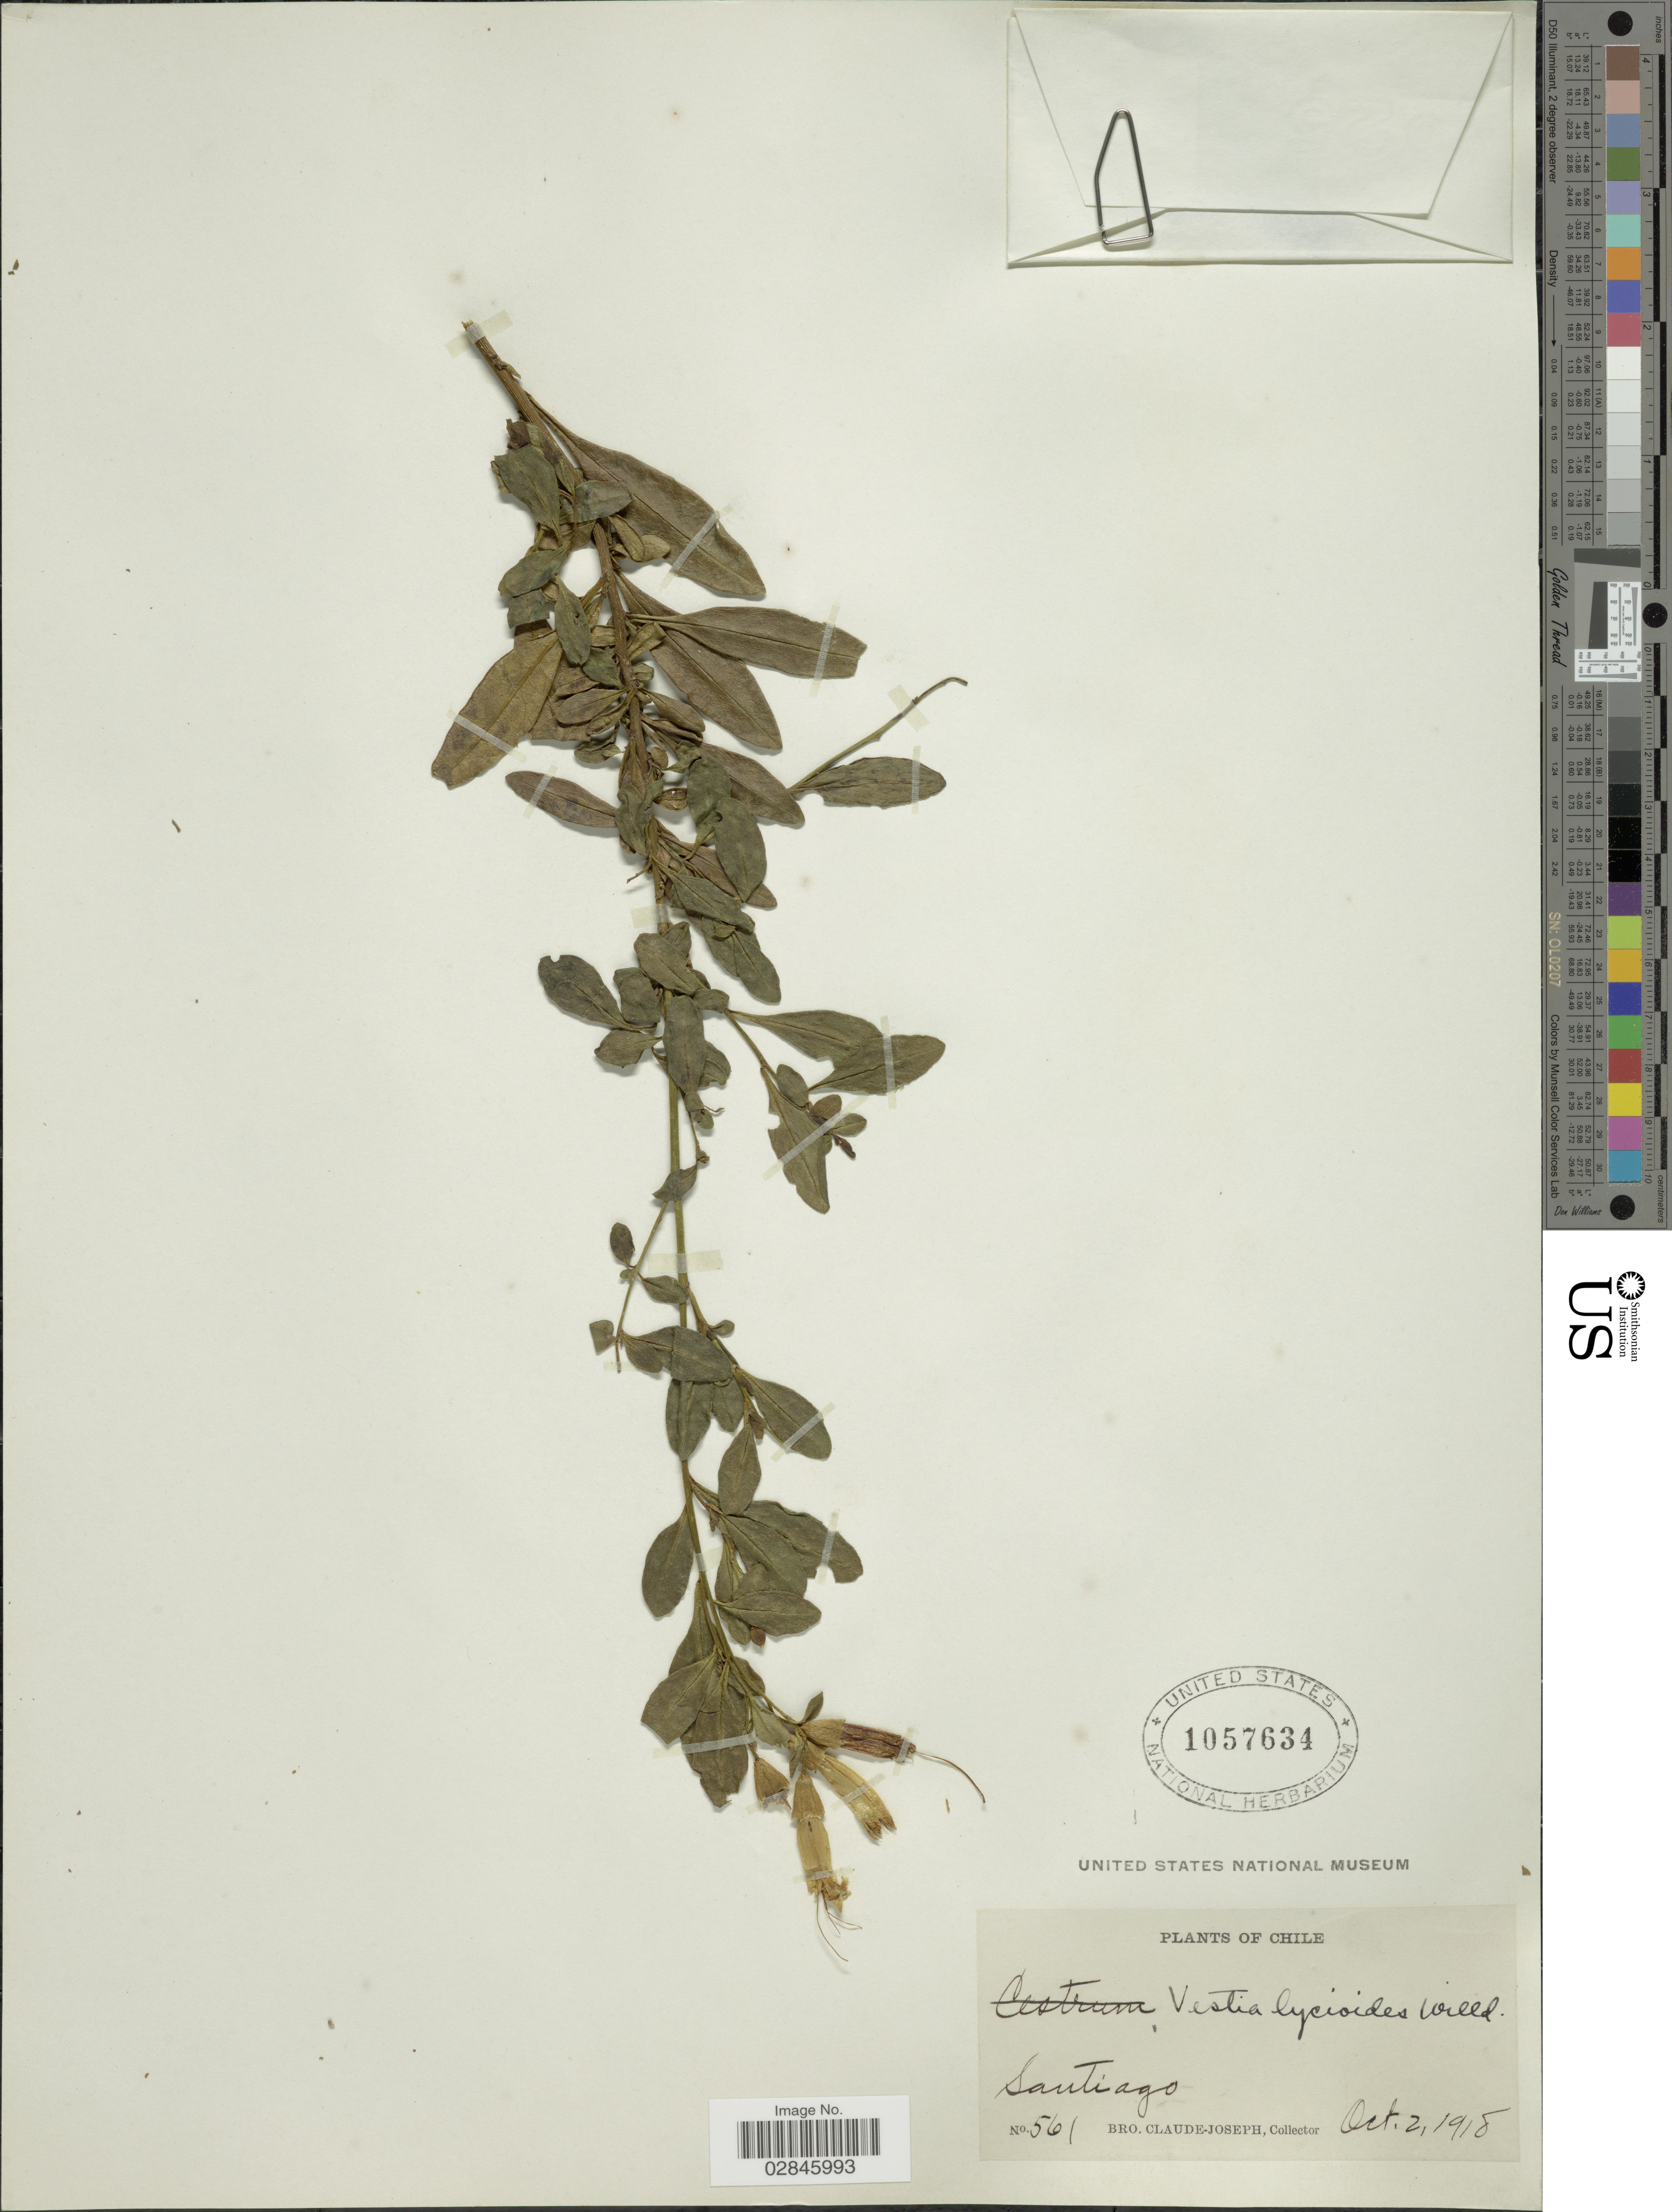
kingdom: Plantae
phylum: Tracheophyta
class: Magnoliopsida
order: Solanales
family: Solanaceae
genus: Vestia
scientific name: Vestia foetida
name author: Hoffmanns.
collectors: Bro. Claude-Joseph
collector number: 561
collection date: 1918-10-02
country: Chile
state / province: Región Metropolitana (RM)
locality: Santiago.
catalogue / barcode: US 1057634